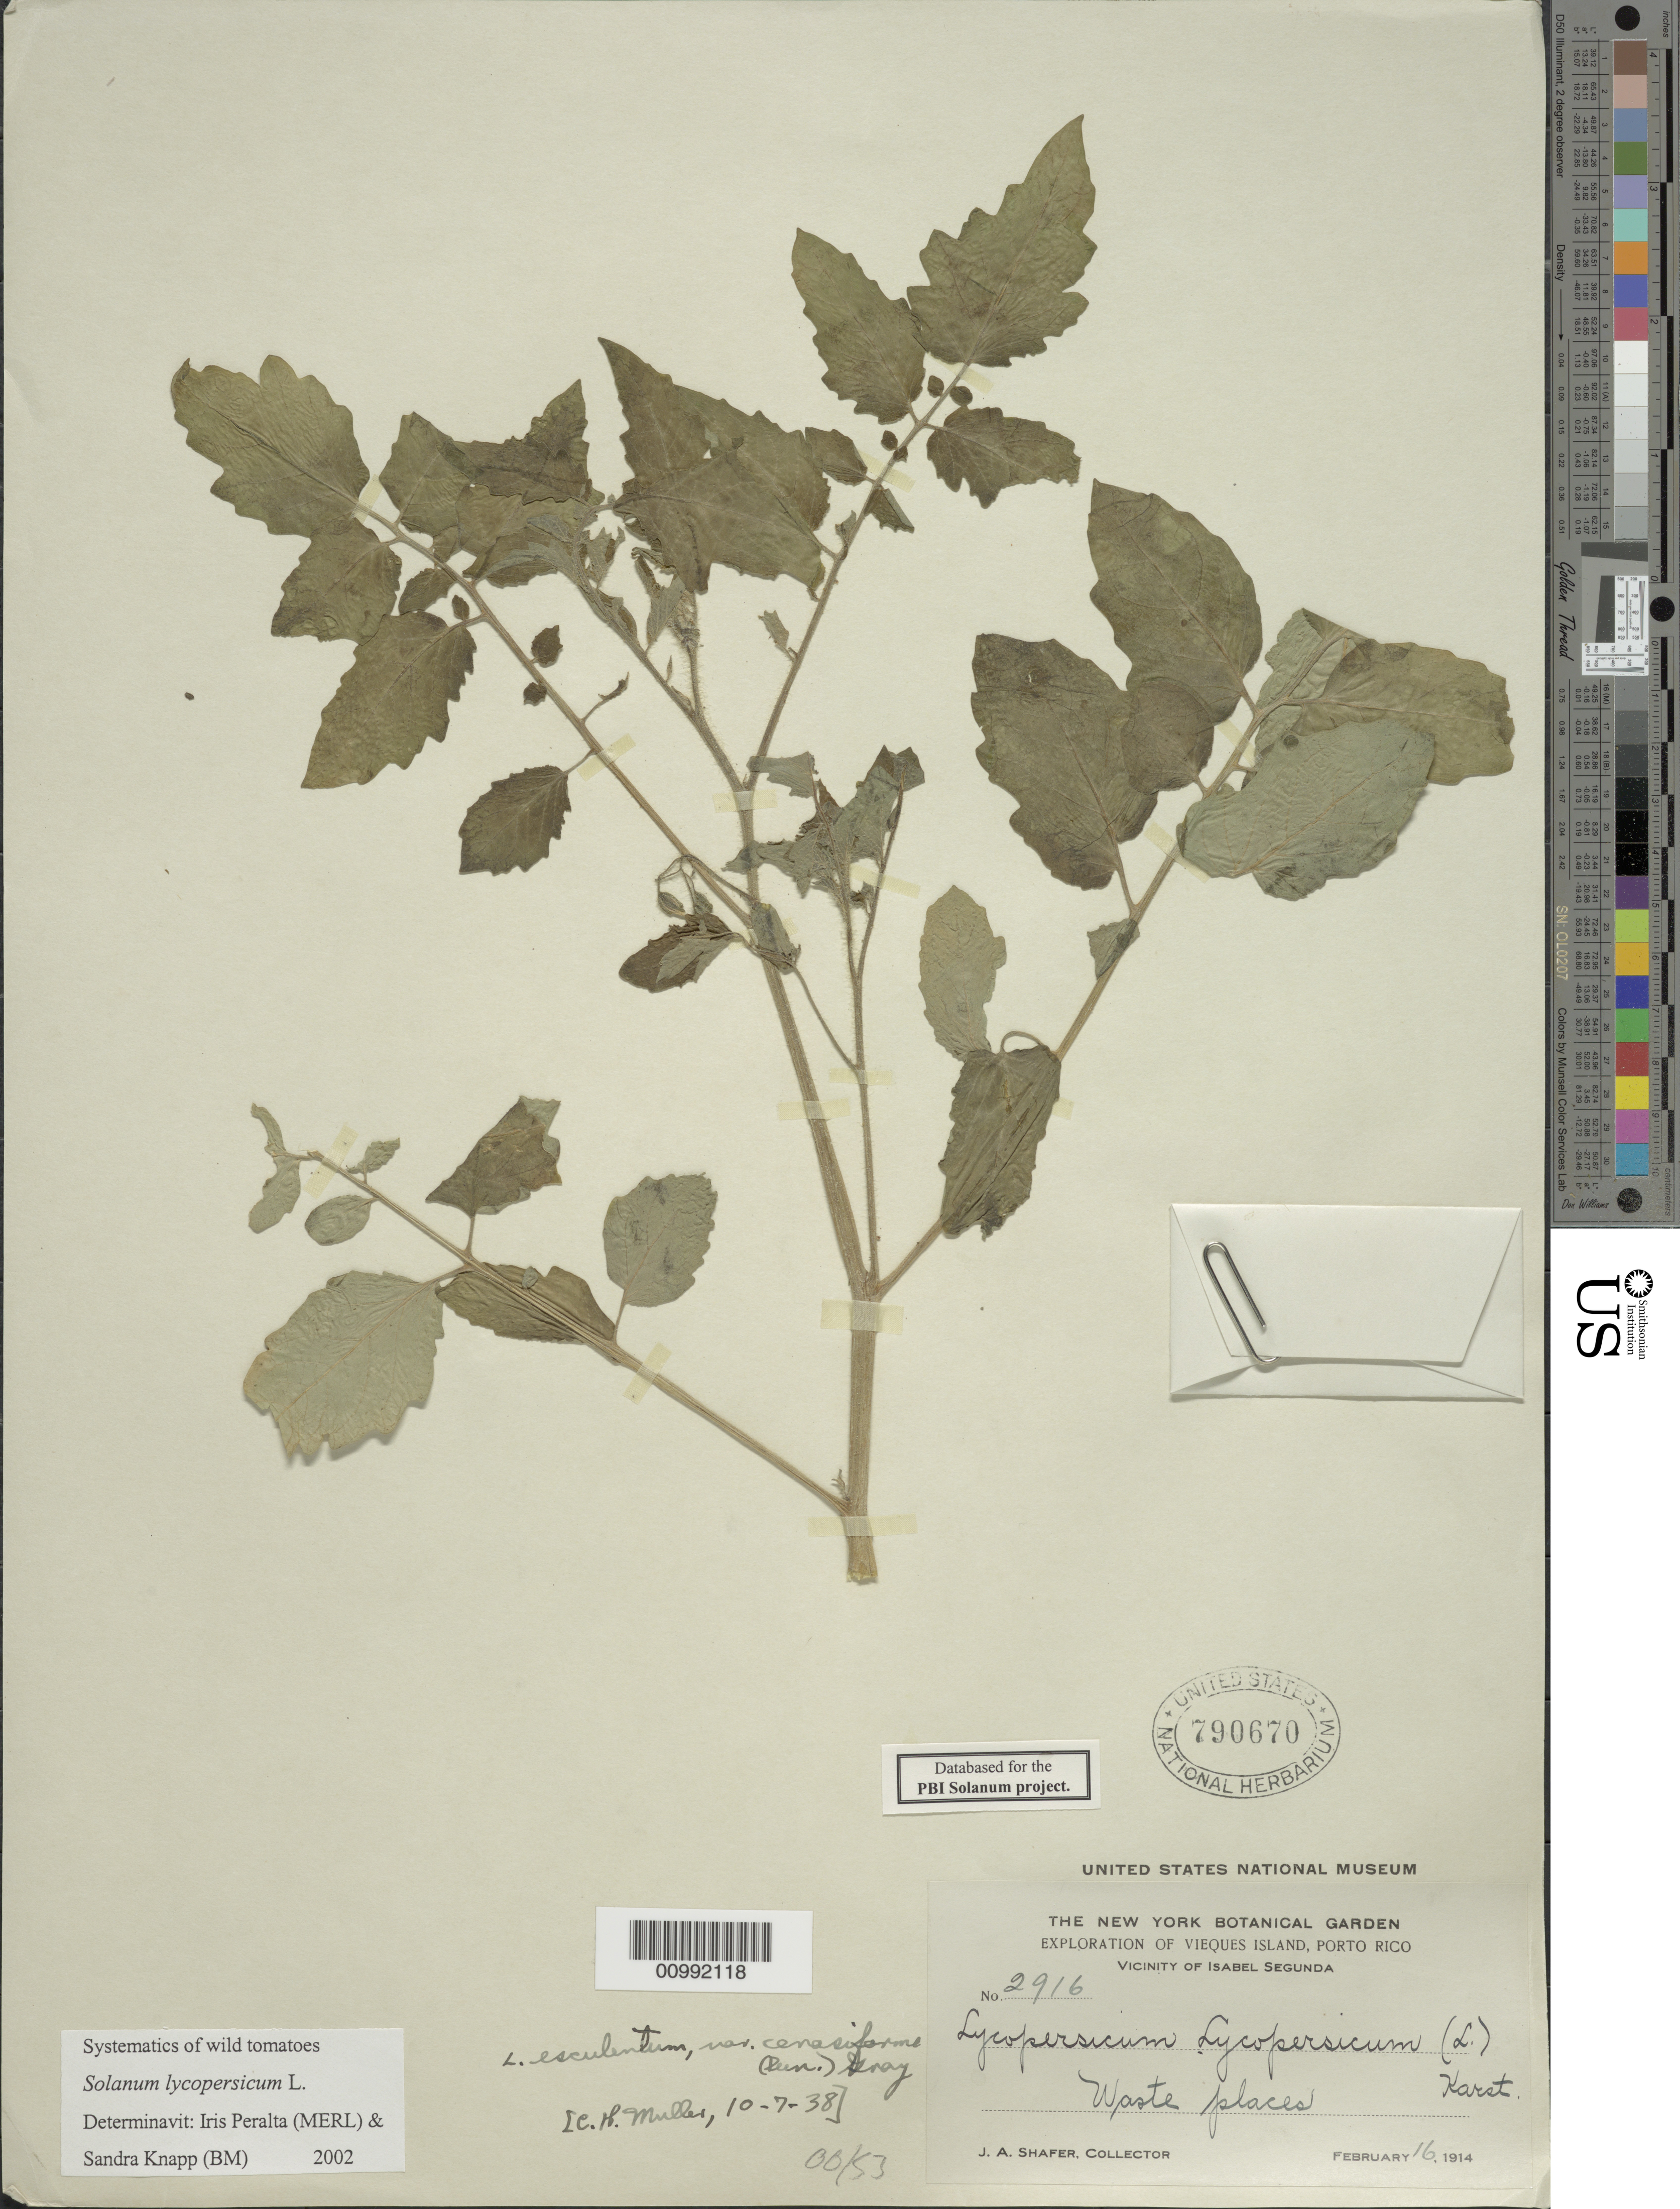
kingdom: Plantae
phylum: Tracheophyta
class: Magnoliopsida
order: Solanales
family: Solanaceae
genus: Solanum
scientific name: Solanum lycopersicum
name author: L.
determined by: Peralta, Iris E.; Knapp, S. D.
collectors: J. A. Schafer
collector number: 2916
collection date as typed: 16 Feb 1914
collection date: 1914-02-16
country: Puerto Rico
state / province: Vieques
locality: Vieques Island, vicinity of Isabel Segunda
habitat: plh: waste places;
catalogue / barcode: US 790670